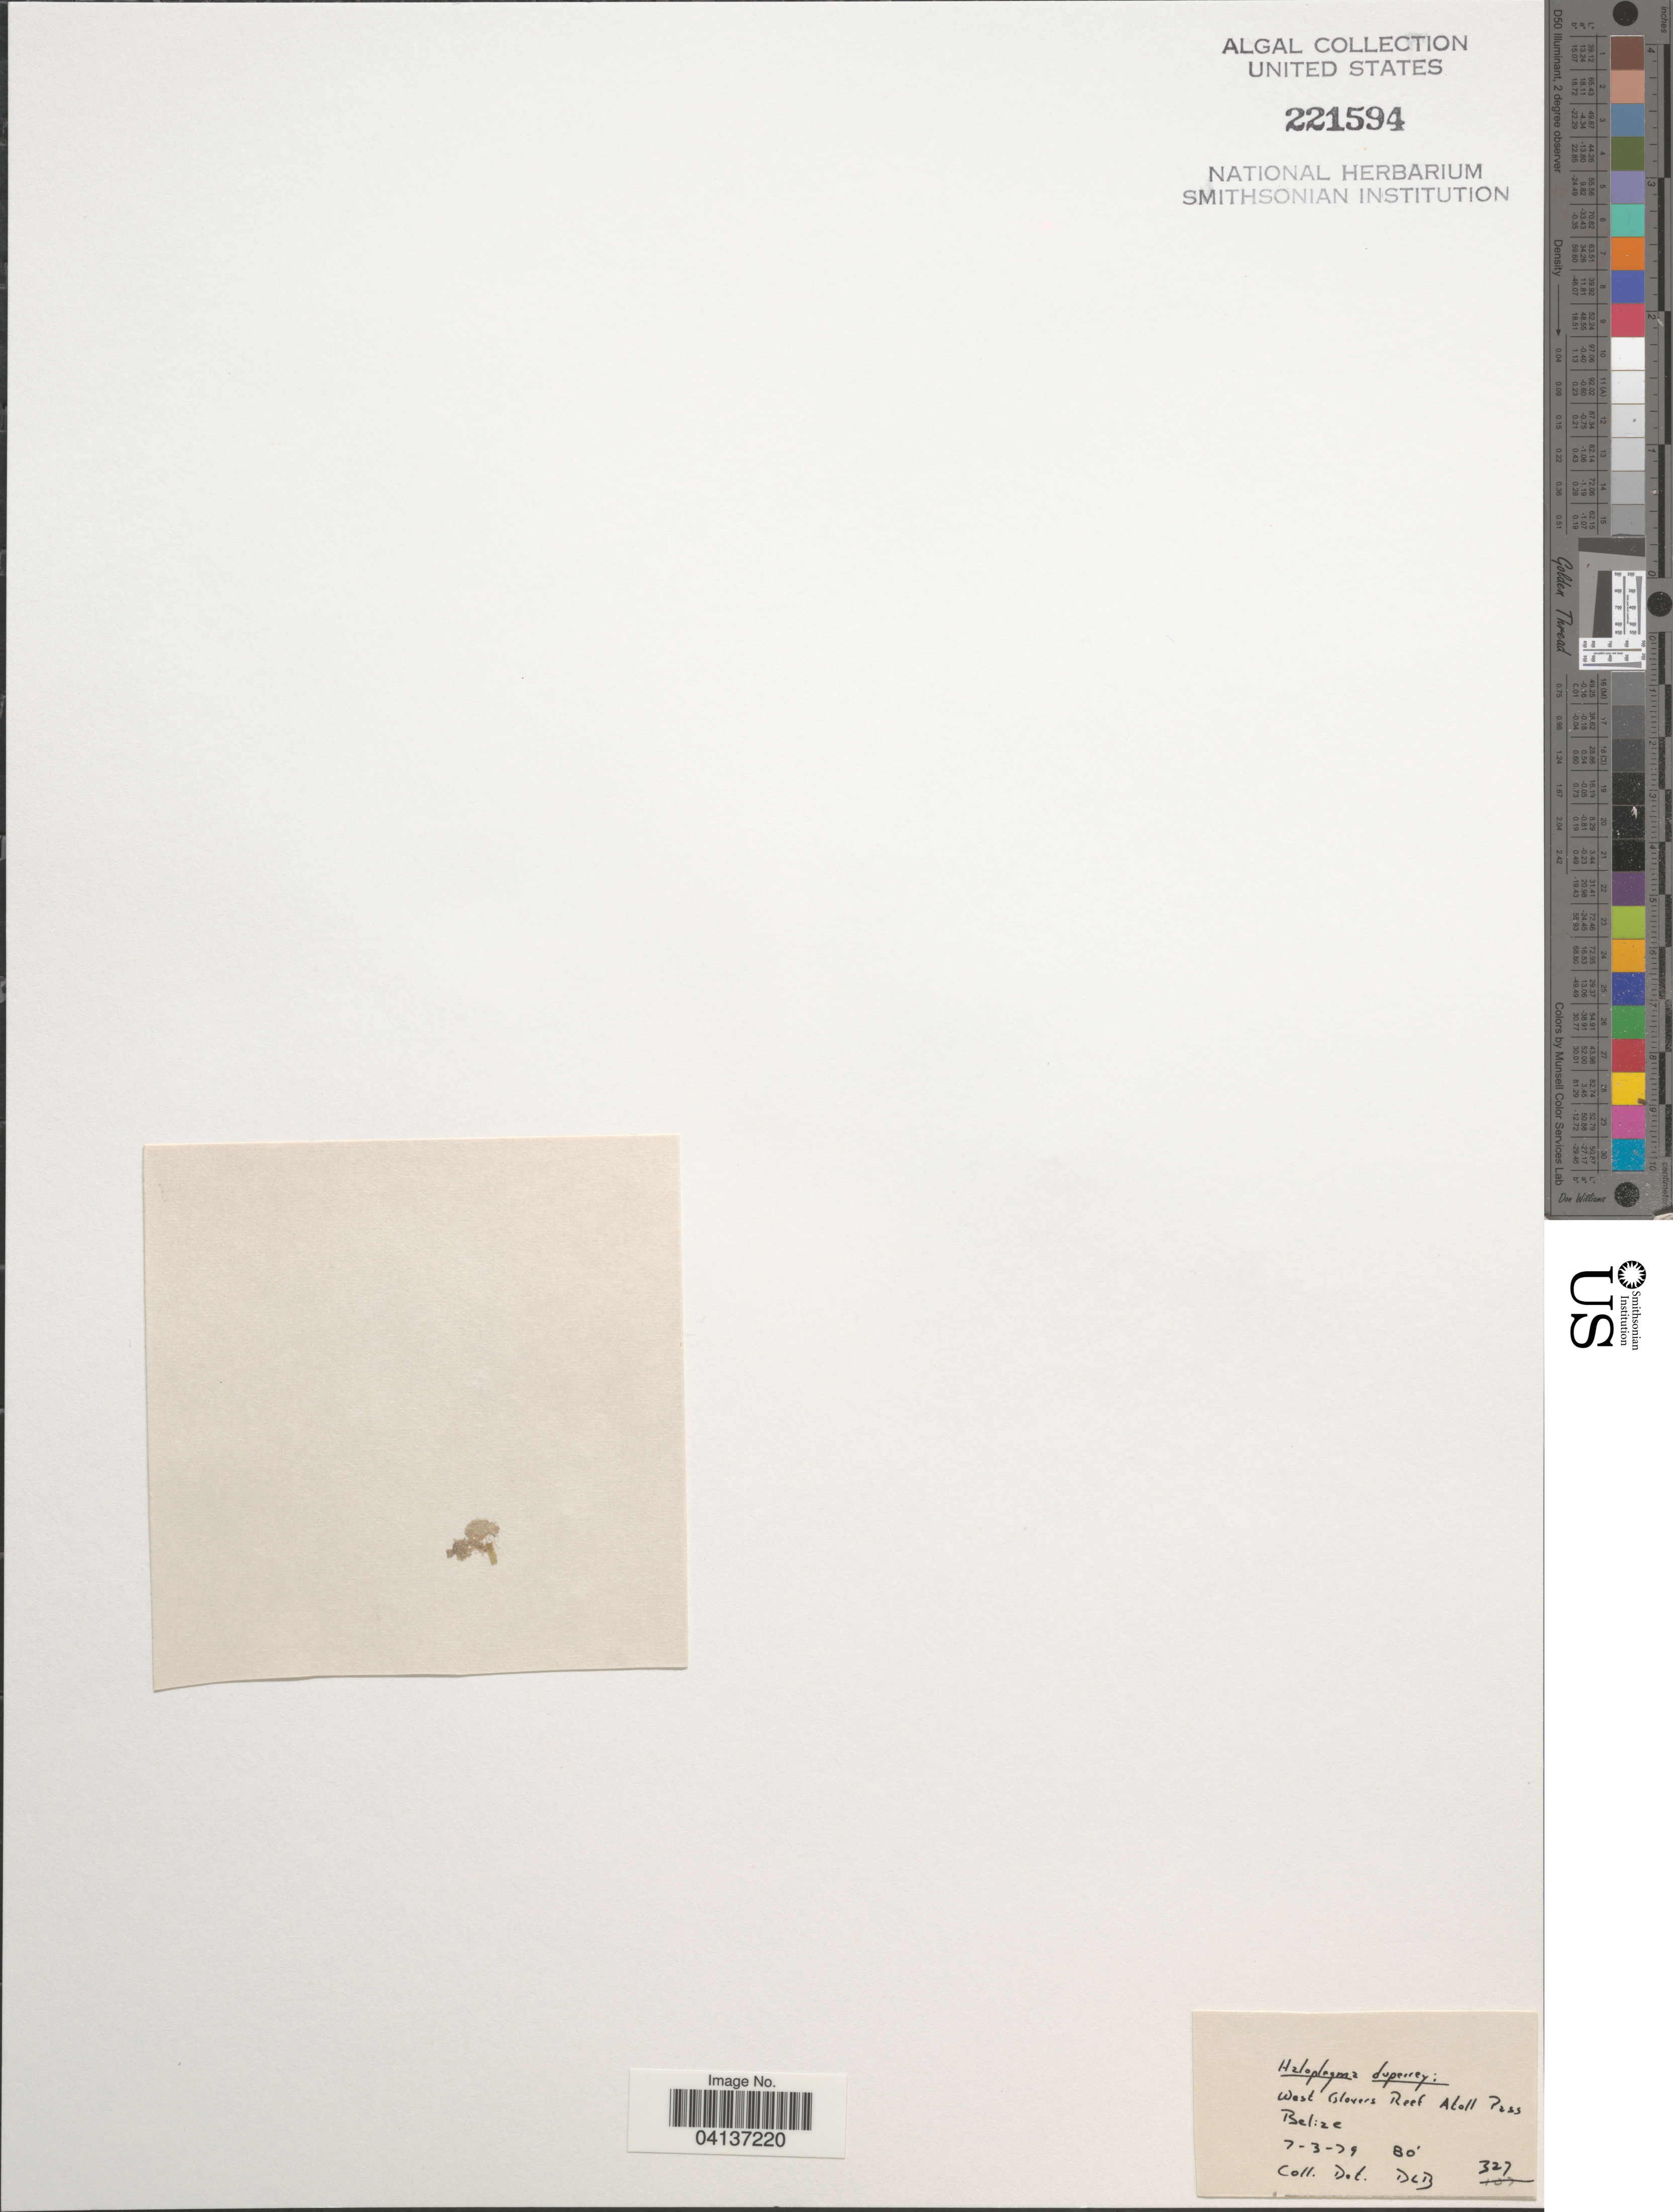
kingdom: Plantae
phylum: Rhodophyta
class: Florideophyceae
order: Ceramiales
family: Wrangeliaceae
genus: Haloplegma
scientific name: Haloplegma duperreyi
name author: Mont.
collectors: D. L. B.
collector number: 327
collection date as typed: Transcribed d/m/y: 3/7/79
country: Belize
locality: West Glovers Reef Atoll Pass.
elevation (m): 24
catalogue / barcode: US 221594